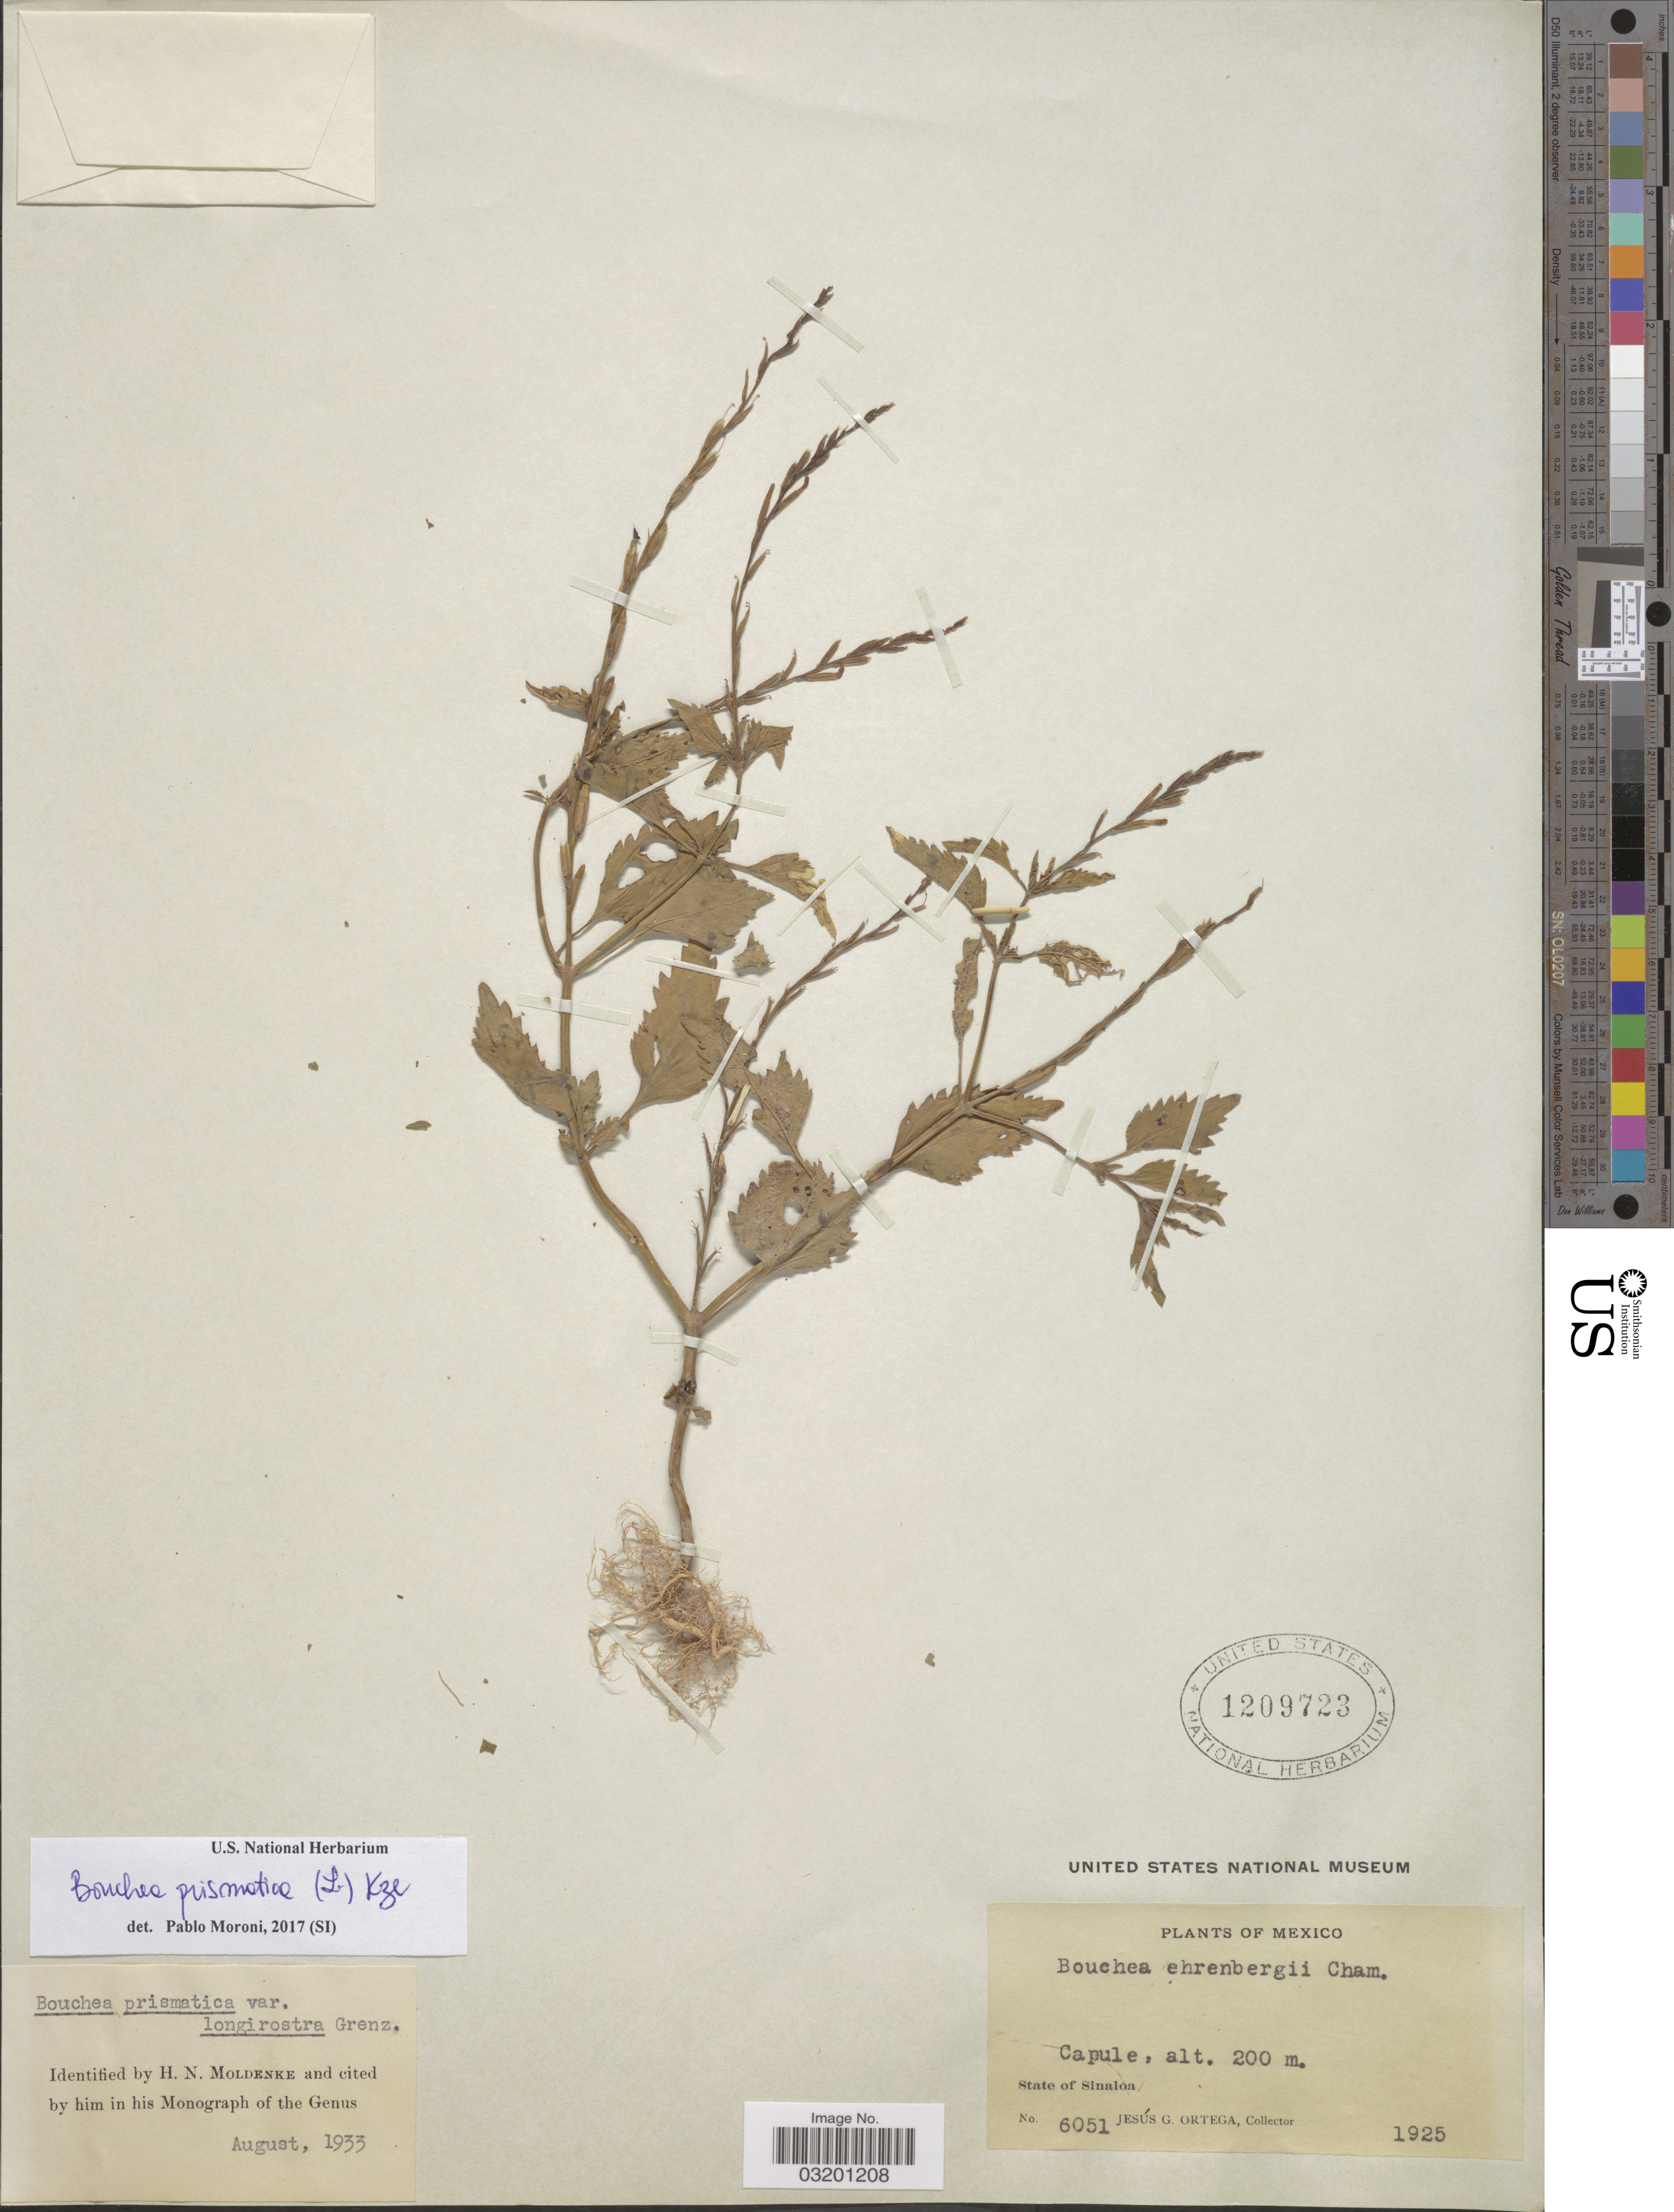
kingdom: Plantae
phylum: Tracheophyta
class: Magnoliopsida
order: Lamiales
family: Verbenaceae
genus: Bouchea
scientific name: Bouchea prismatica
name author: (L.) Kuntze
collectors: J. Ortega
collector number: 6051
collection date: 1925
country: Mexico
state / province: Sinaloa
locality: Capule.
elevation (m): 200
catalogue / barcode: US 1209723